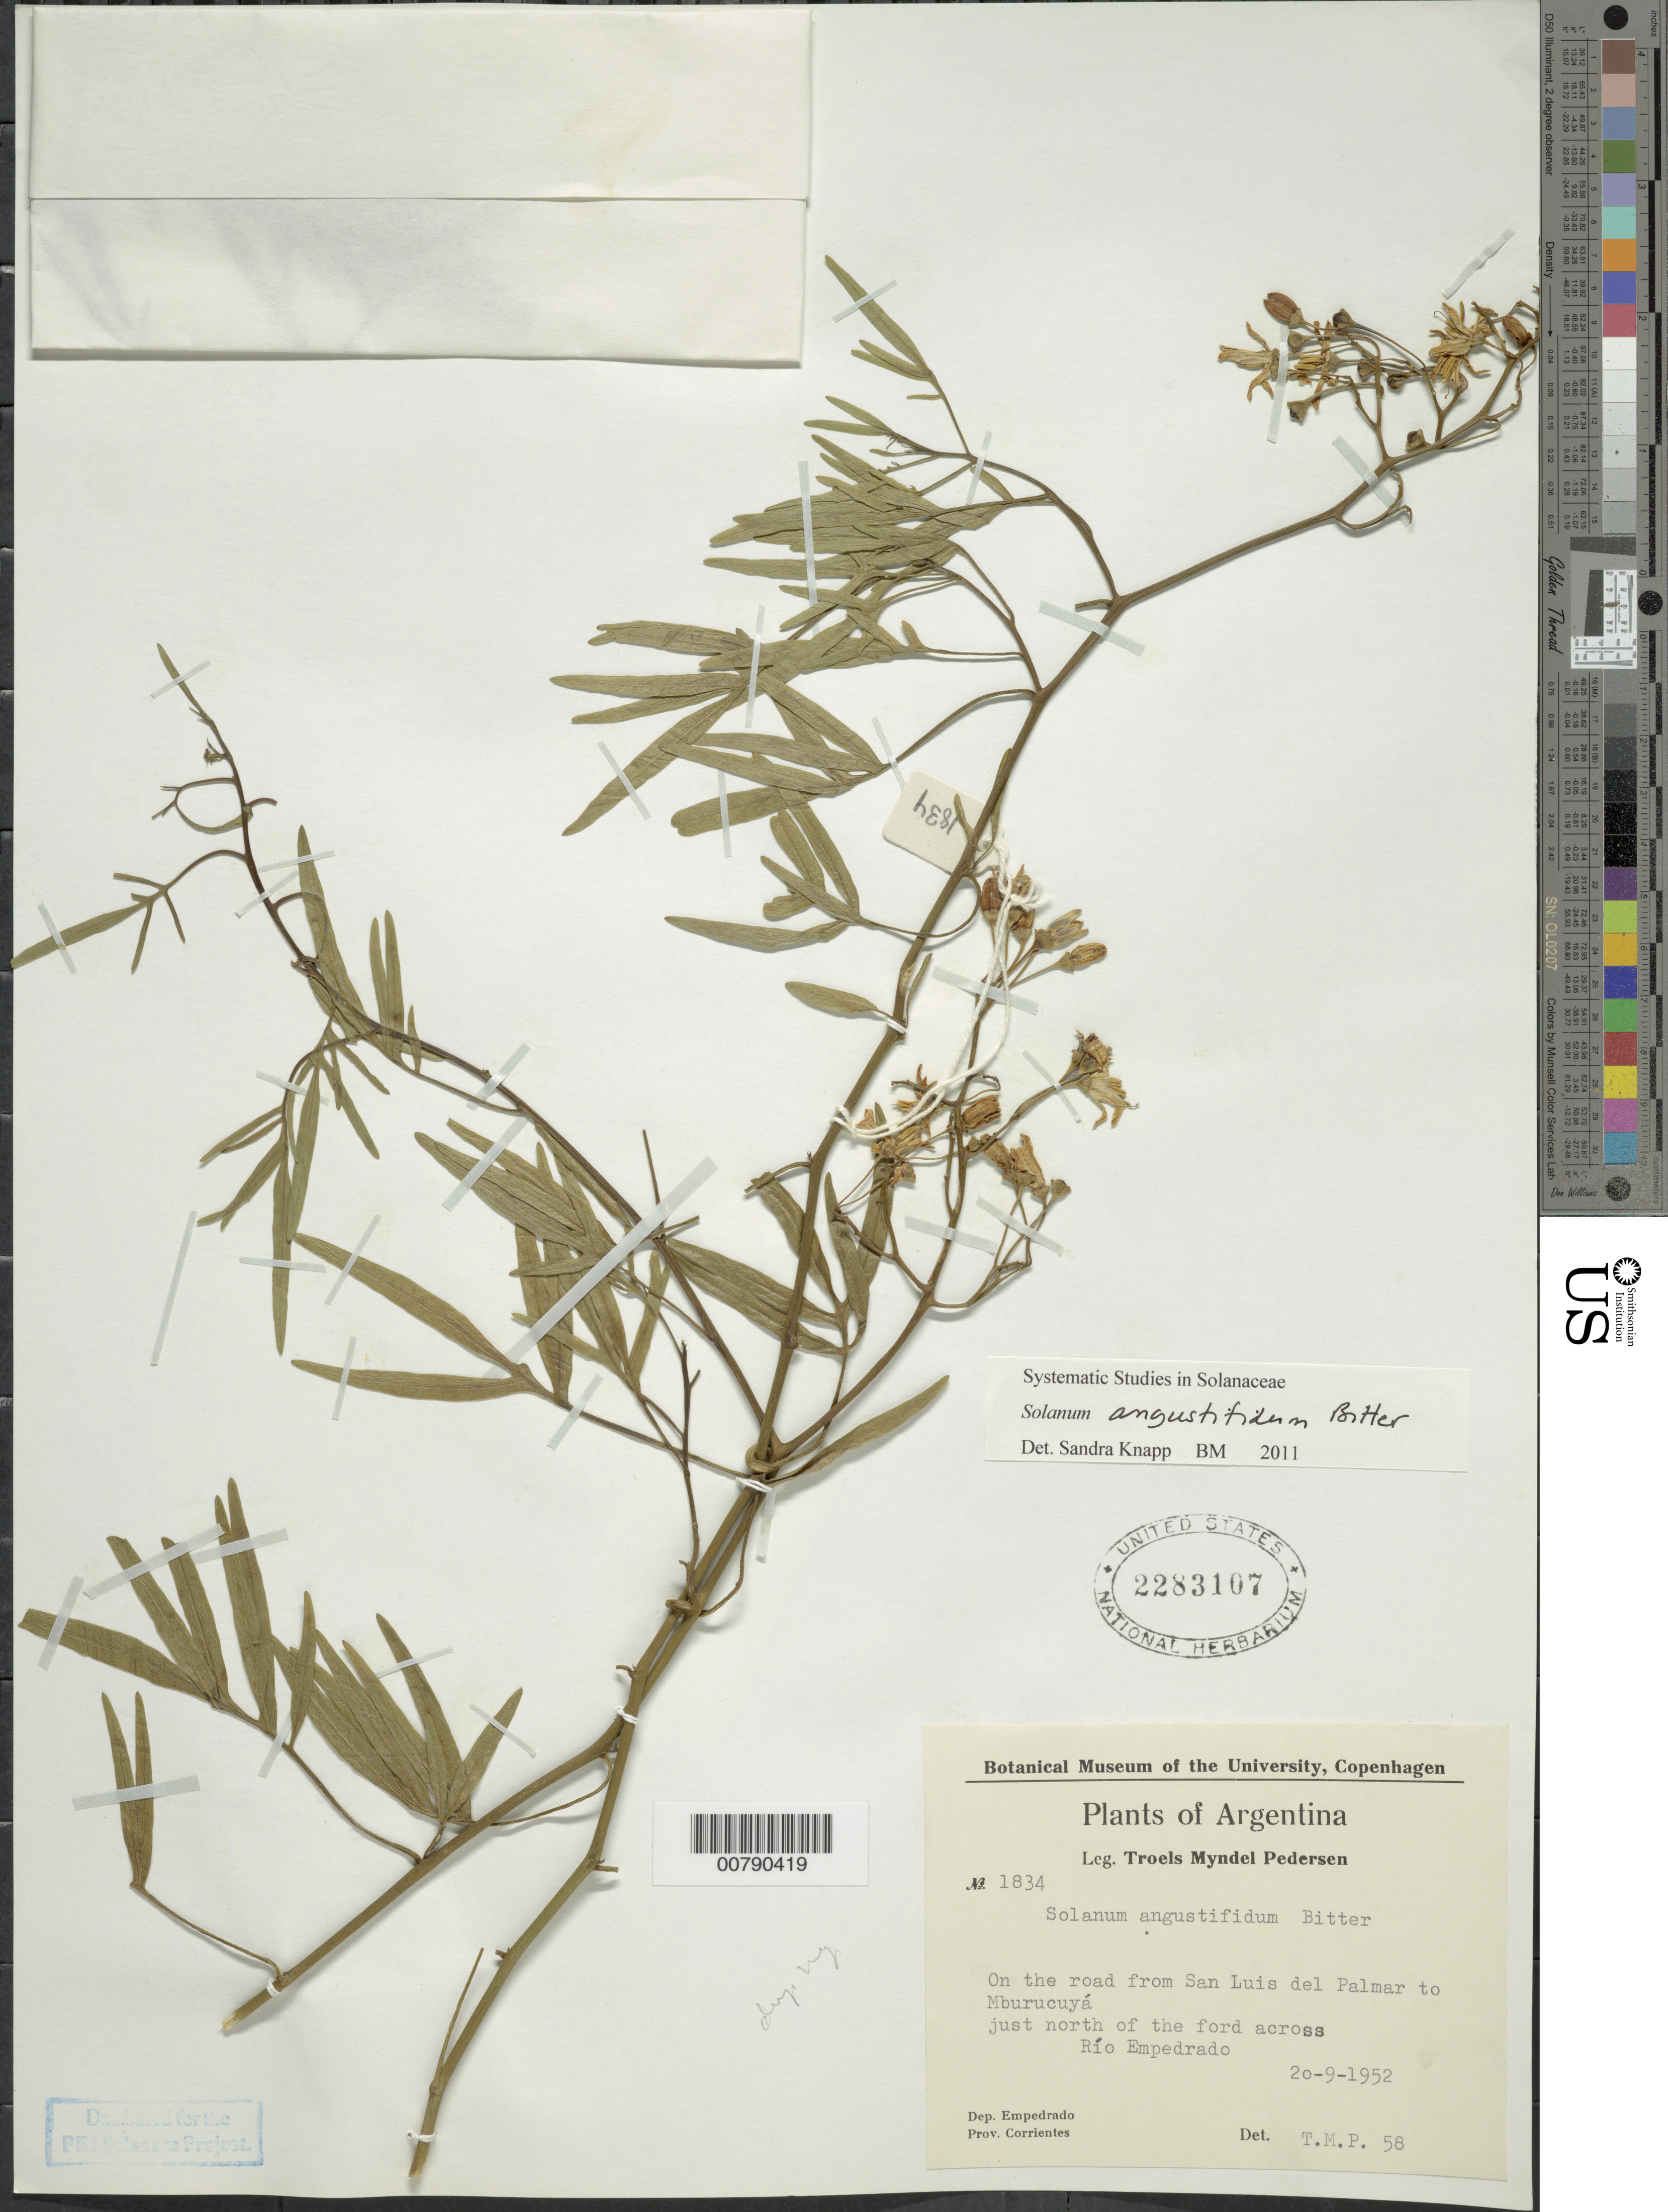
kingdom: Plantae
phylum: Tracheophyta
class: Magnoliopsida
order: Solanales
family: Solanaceae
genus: Solanum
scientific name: Solanum angustifidum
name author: Bitter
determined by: Knapp, S. D.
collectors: T. M. Pedersen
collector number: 1834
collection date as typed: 20 Sep 1952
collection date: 1952-09-20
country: Argentina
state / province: Corrientes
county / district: Empedrado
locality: on the road from San Luis de Palmar to Mburucuyá, just north of the ford across the Río Empedrado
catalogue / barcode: US 2283107